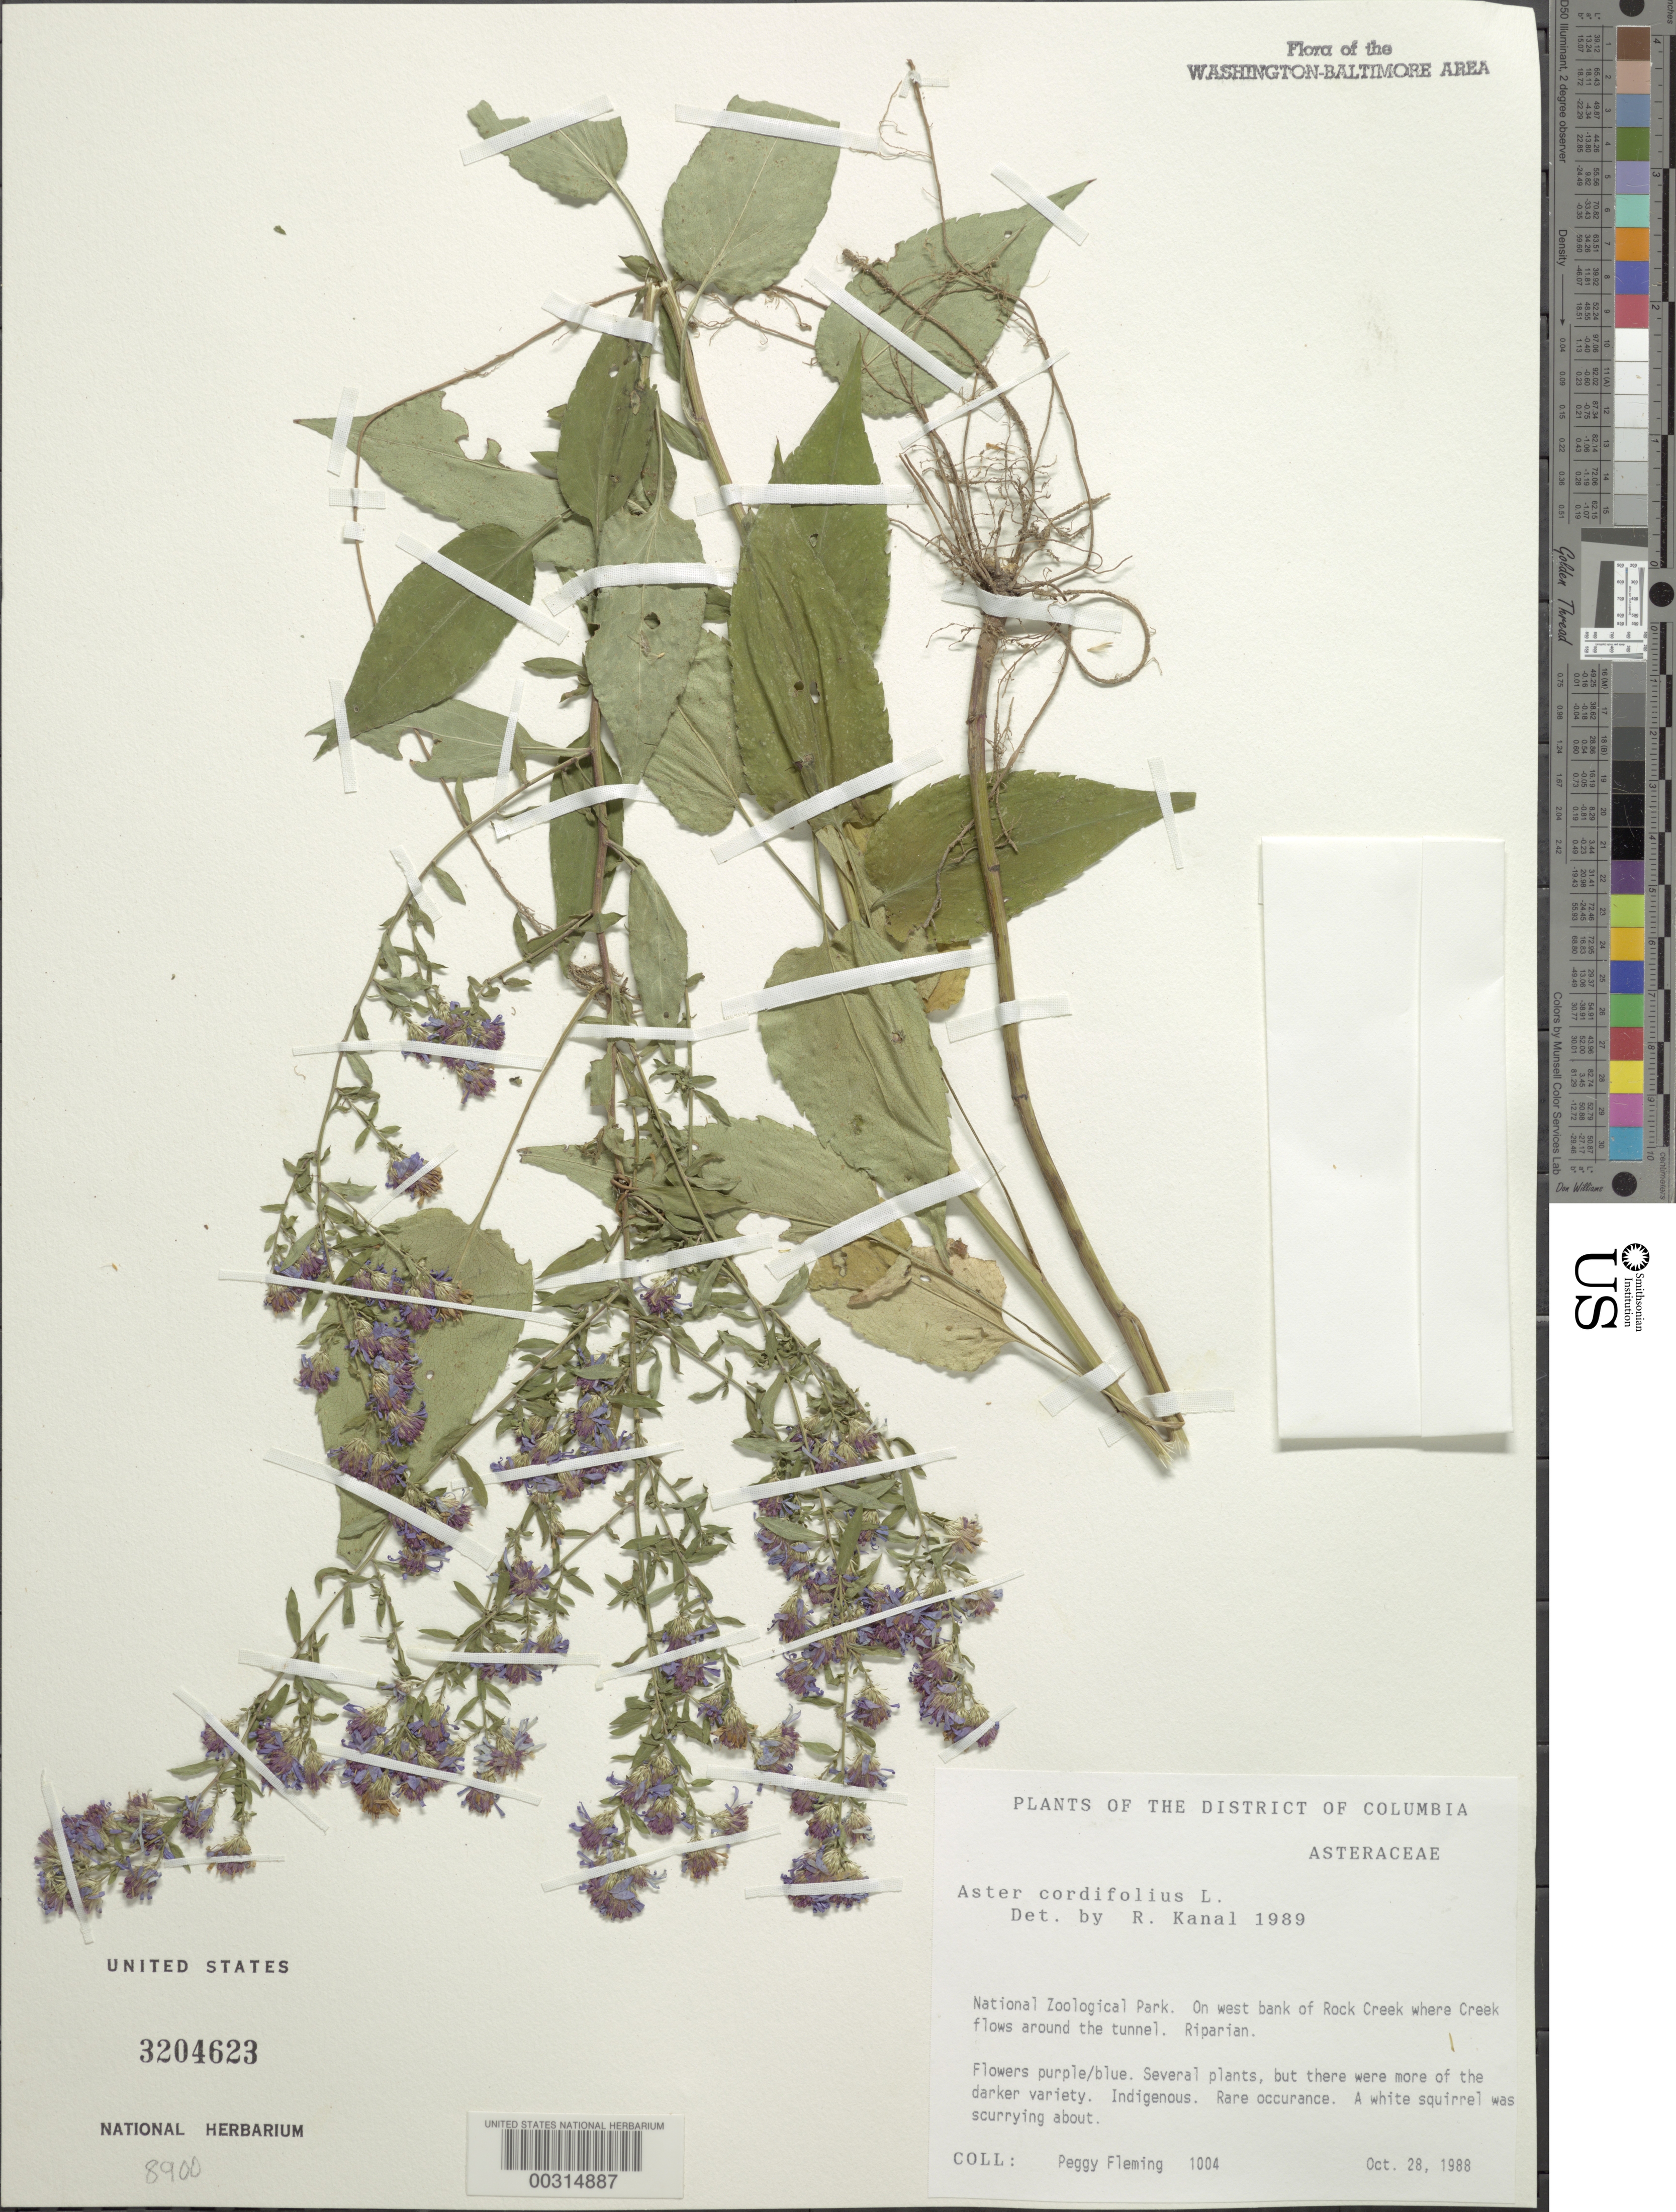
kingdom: Plantae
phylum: Tracheophyta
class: Magnoliopsida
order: Asterales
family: Asteraceae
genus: Symphyotrichum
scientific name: Symphyotrichum cordifolium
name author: (L.) G.L. Nesom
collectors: P. Fleming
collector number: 1004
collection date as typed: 28 Oct 1988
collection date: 1988-10-28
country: United States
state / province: District of Columbia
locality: National Zoological Park, W bank of Rock Creek where creek flows around the Tunnel Rock Creek Park & vicinity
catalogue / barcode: US 3204623